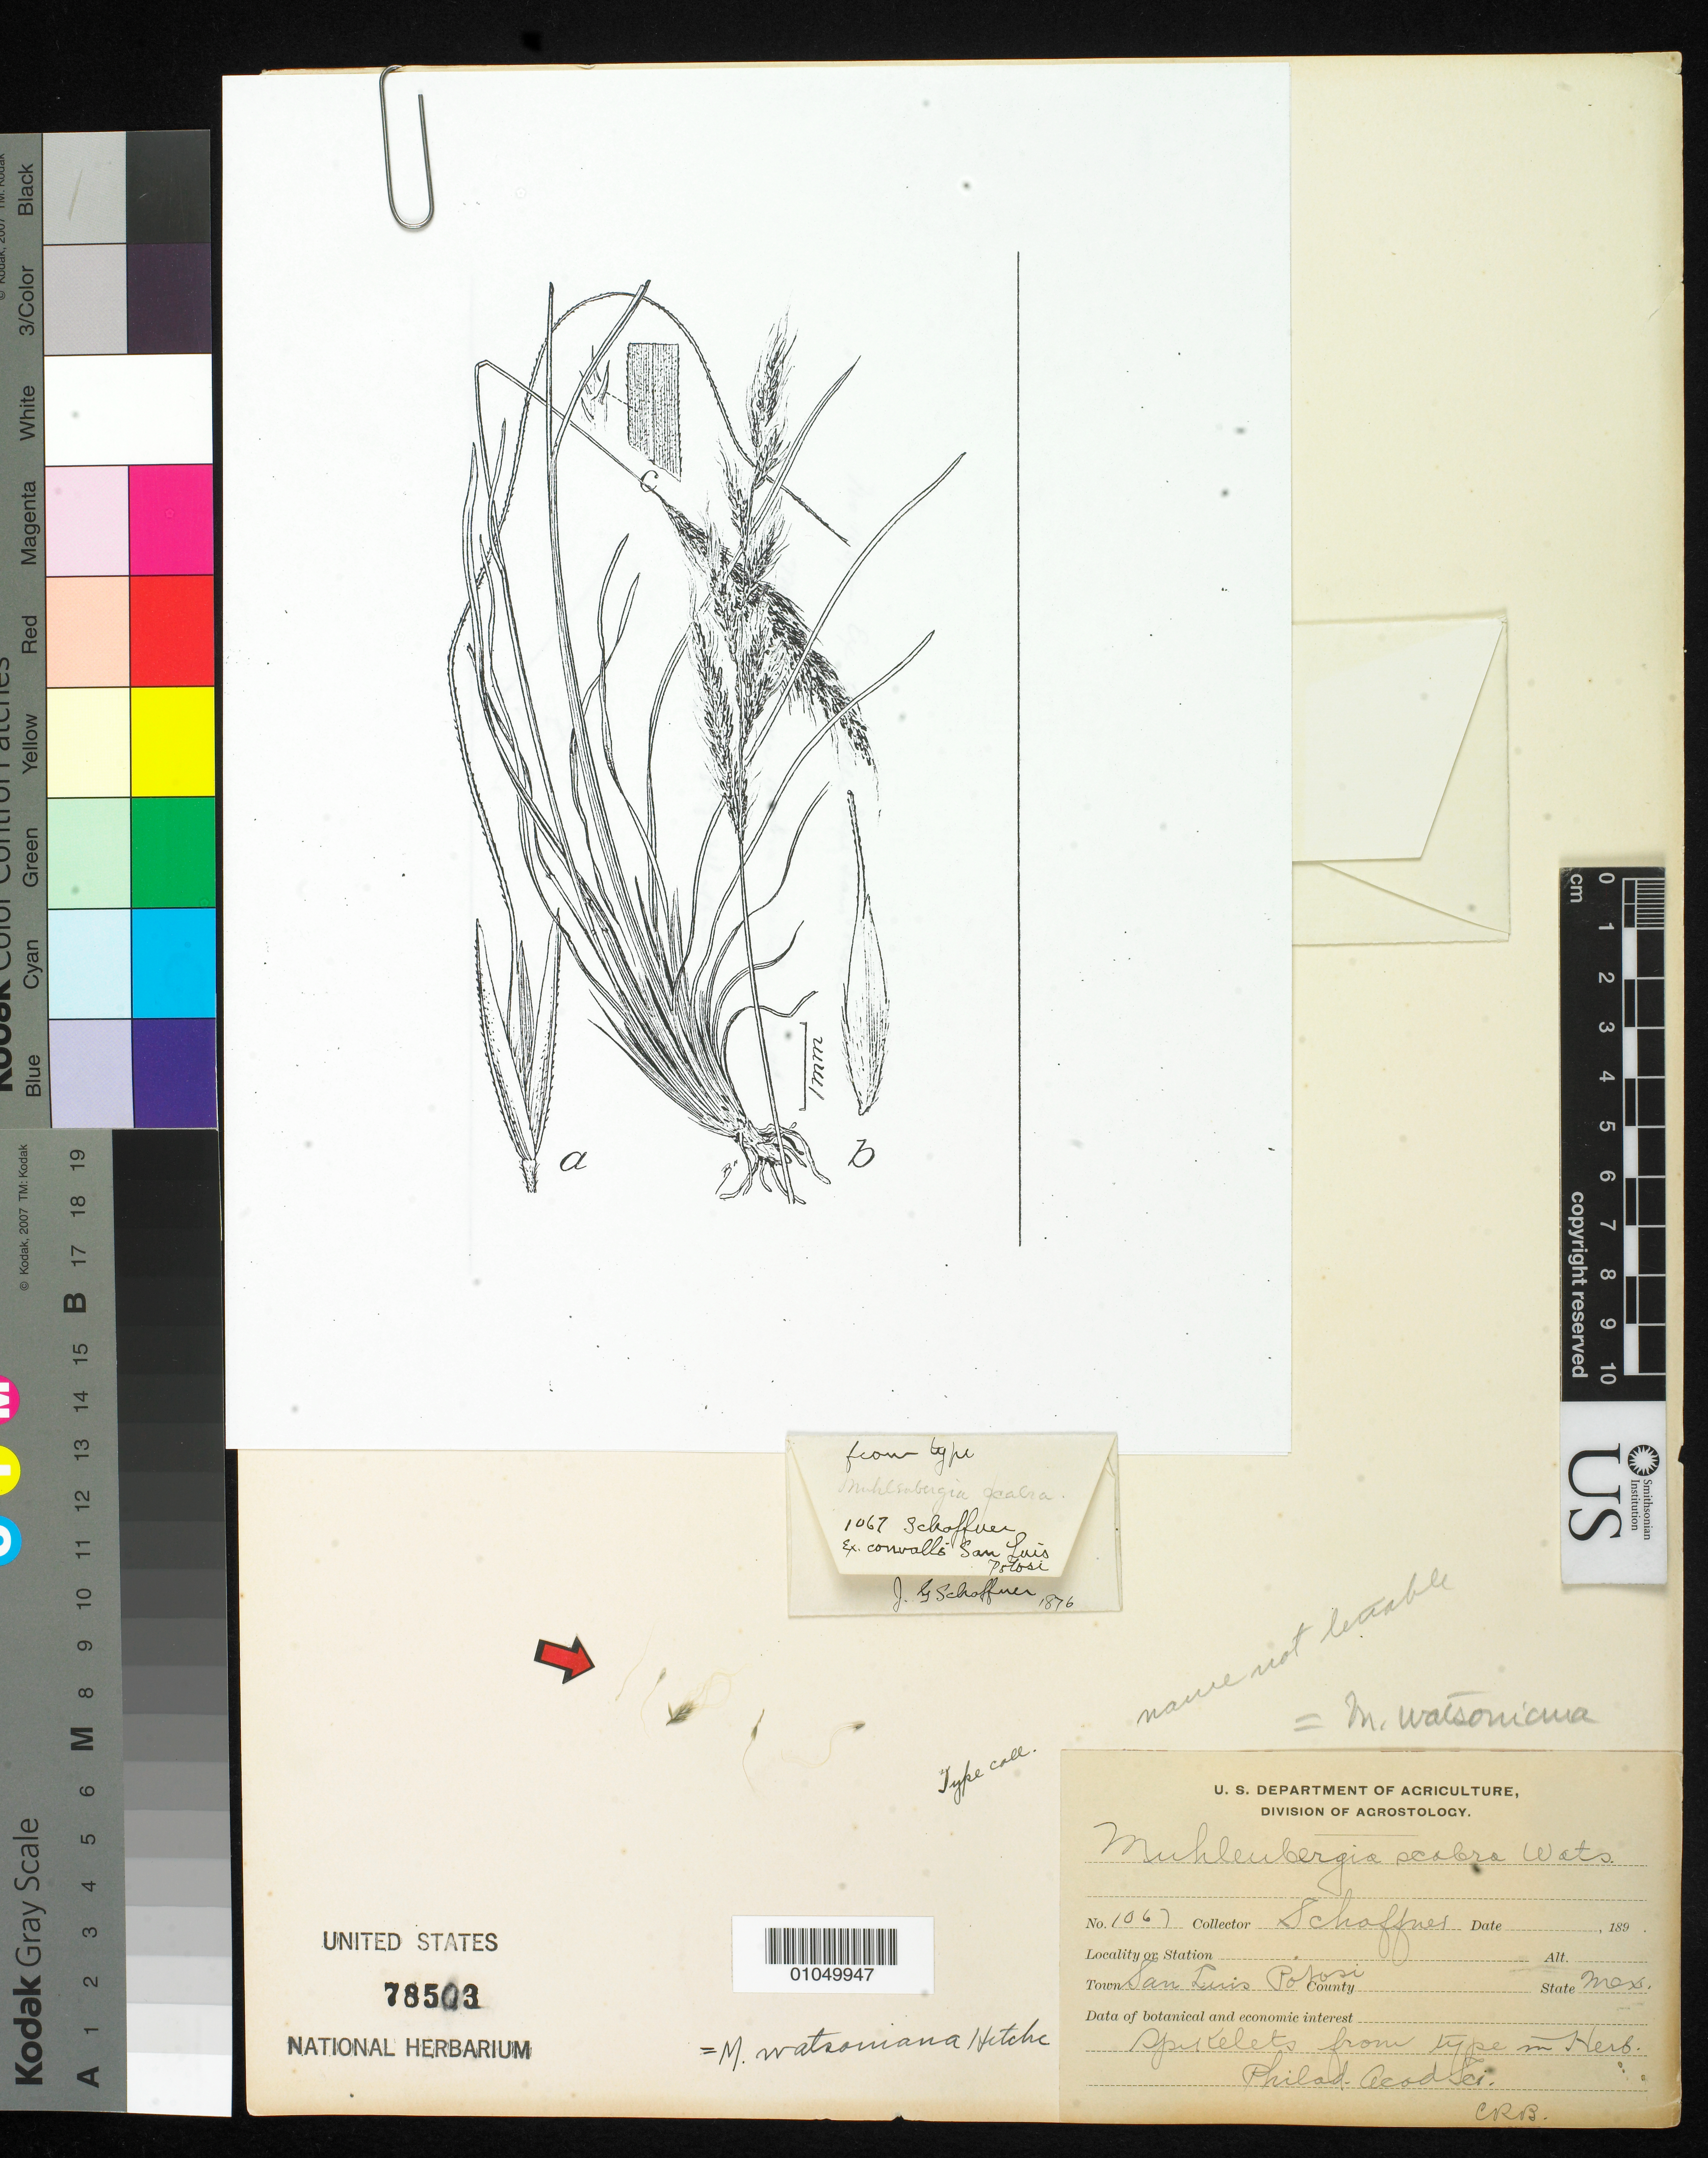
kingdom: Plantae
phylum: Tracheophyta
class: Liliopsida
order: Poales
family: Poaceae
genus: Muhlenbergia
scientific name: Muhlenbergia scabra S. Watson, nom. illeg.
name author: S. Watson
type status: Isotype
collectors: J. G. Schaffner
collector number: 1067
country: Mexico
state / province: San Luis Potosí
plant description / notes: Fragmentary material of type specimen ex herb. Phila. Acad. Sci.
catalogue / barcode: US 78503